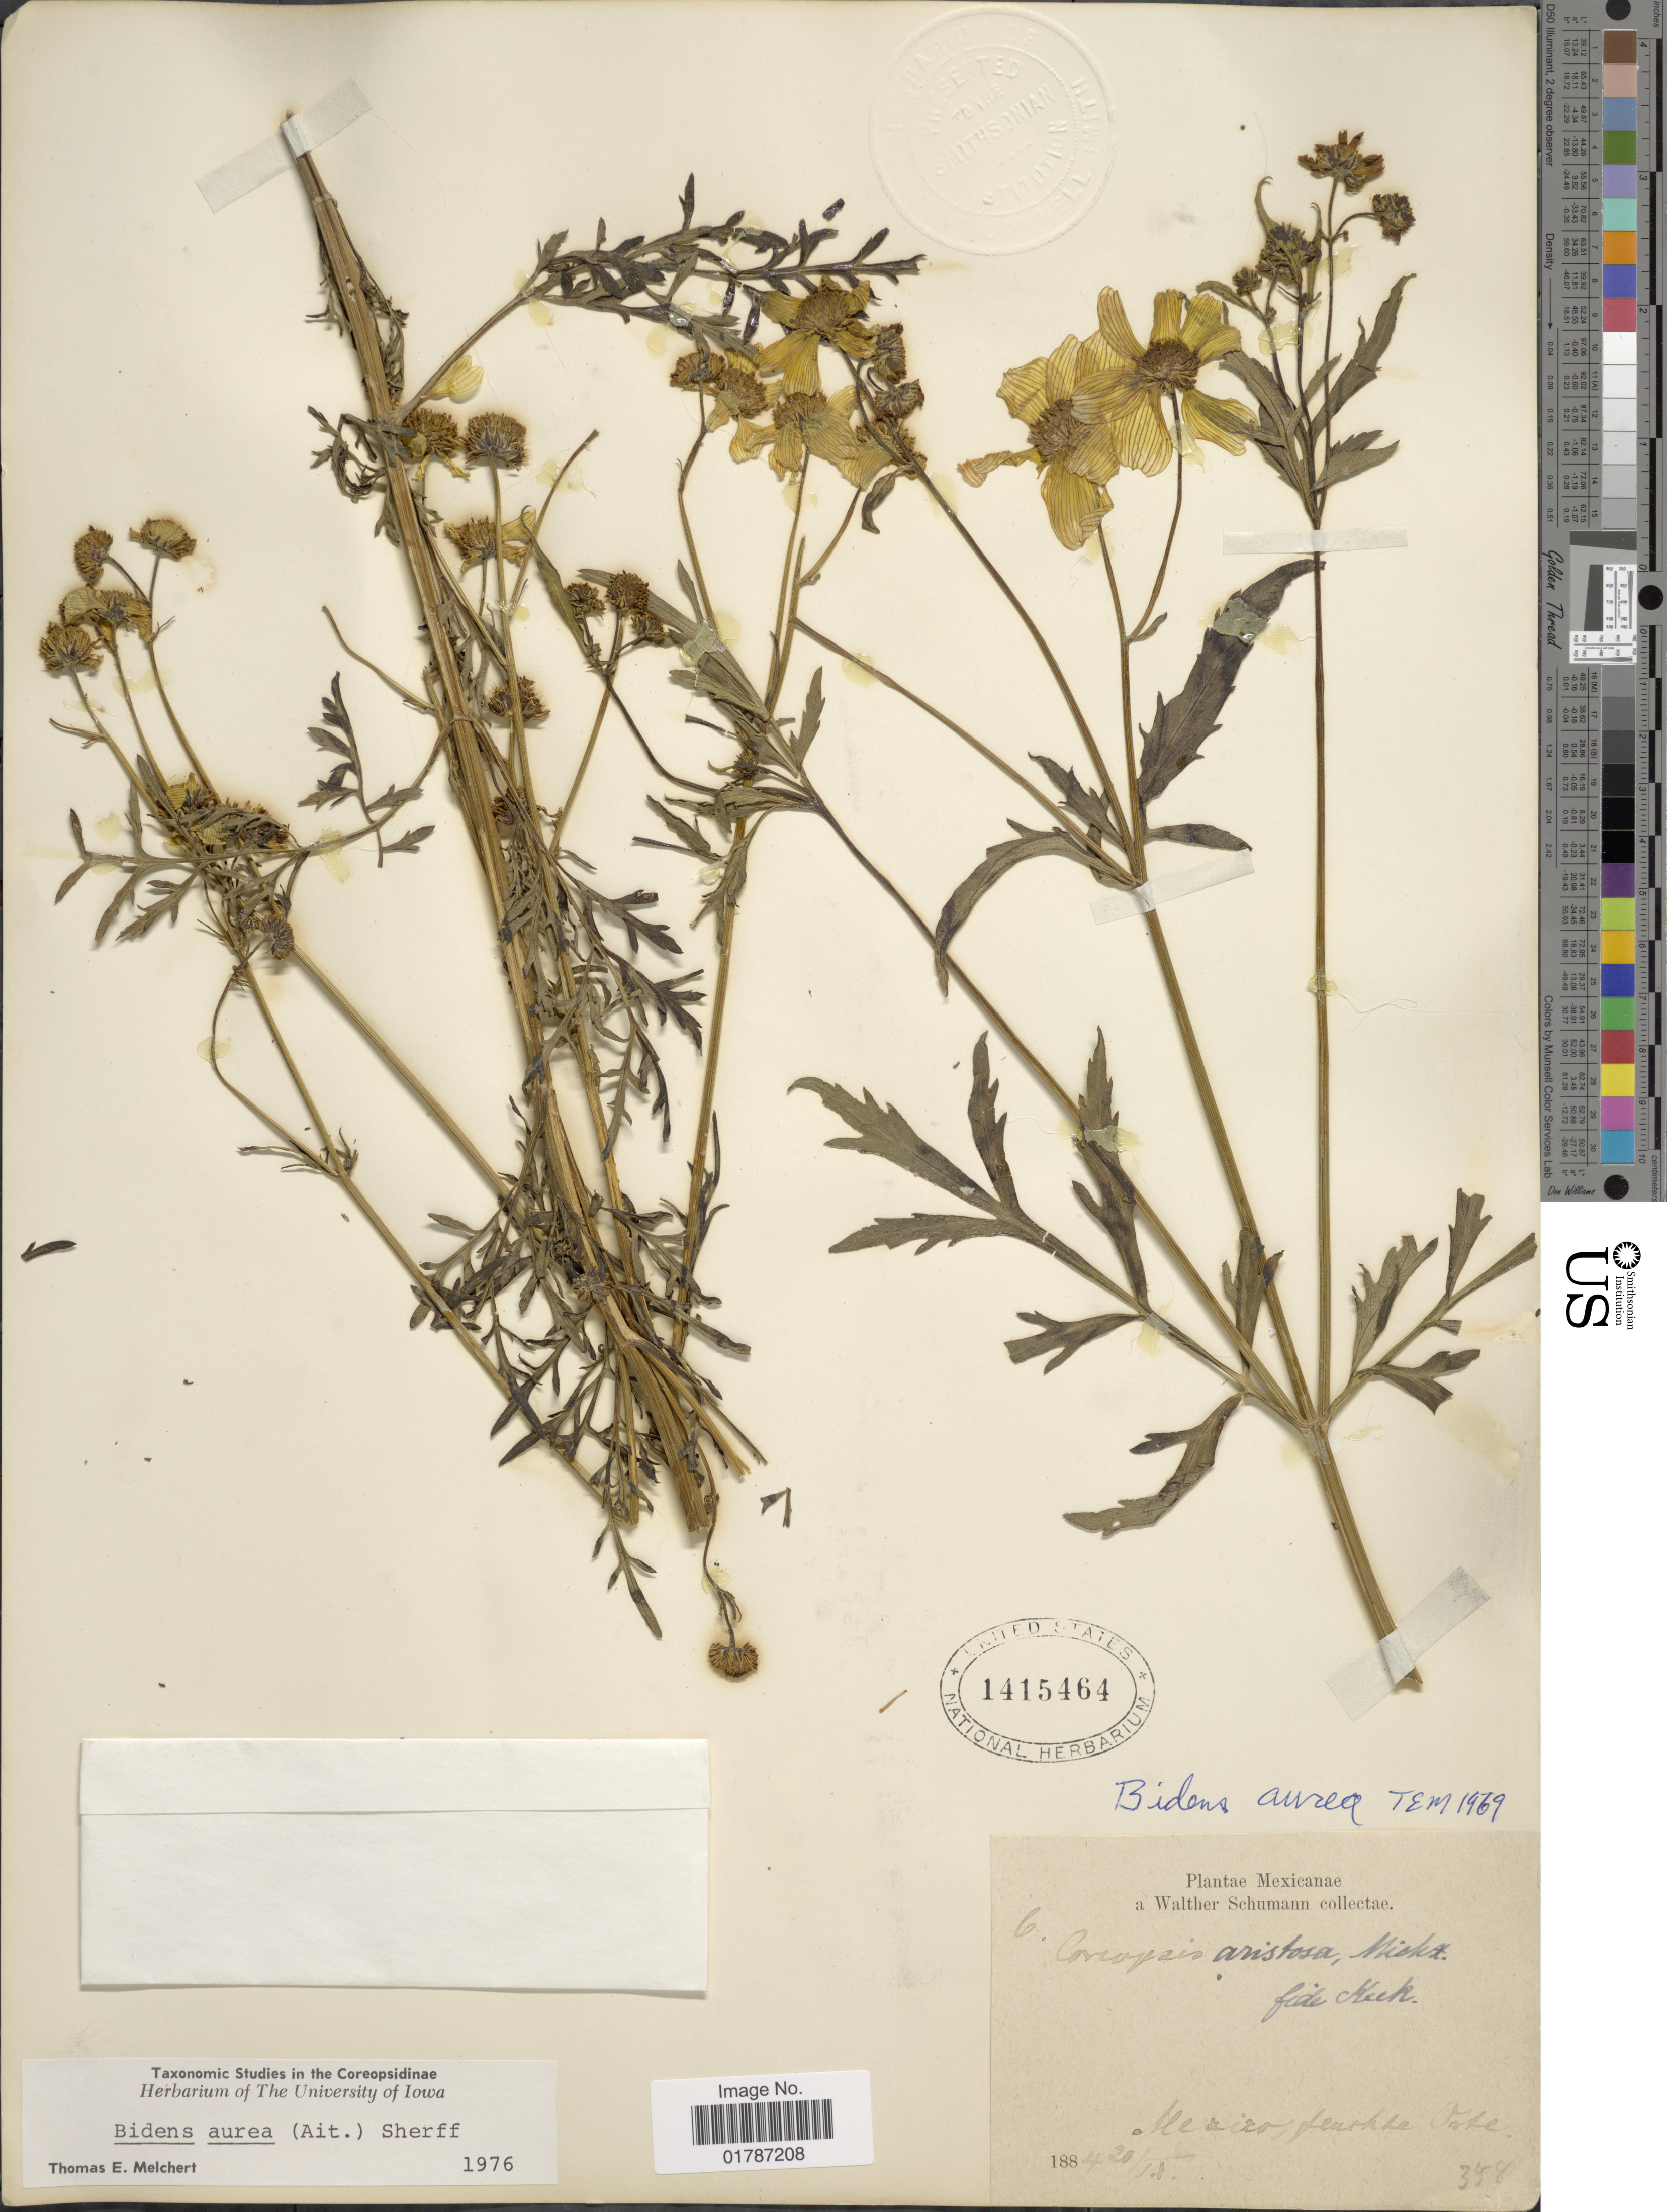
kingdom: Plantae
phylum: Tracheophyta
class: Magnoliopsida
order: Asterales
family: Asteraceae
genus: Bidens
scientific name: Bidens aurea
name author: (Aiton) Sherff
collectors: W. Schumann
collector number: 6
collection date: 1884-09-20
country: Mexico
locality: Feluche Lake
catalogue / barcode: US 1415464